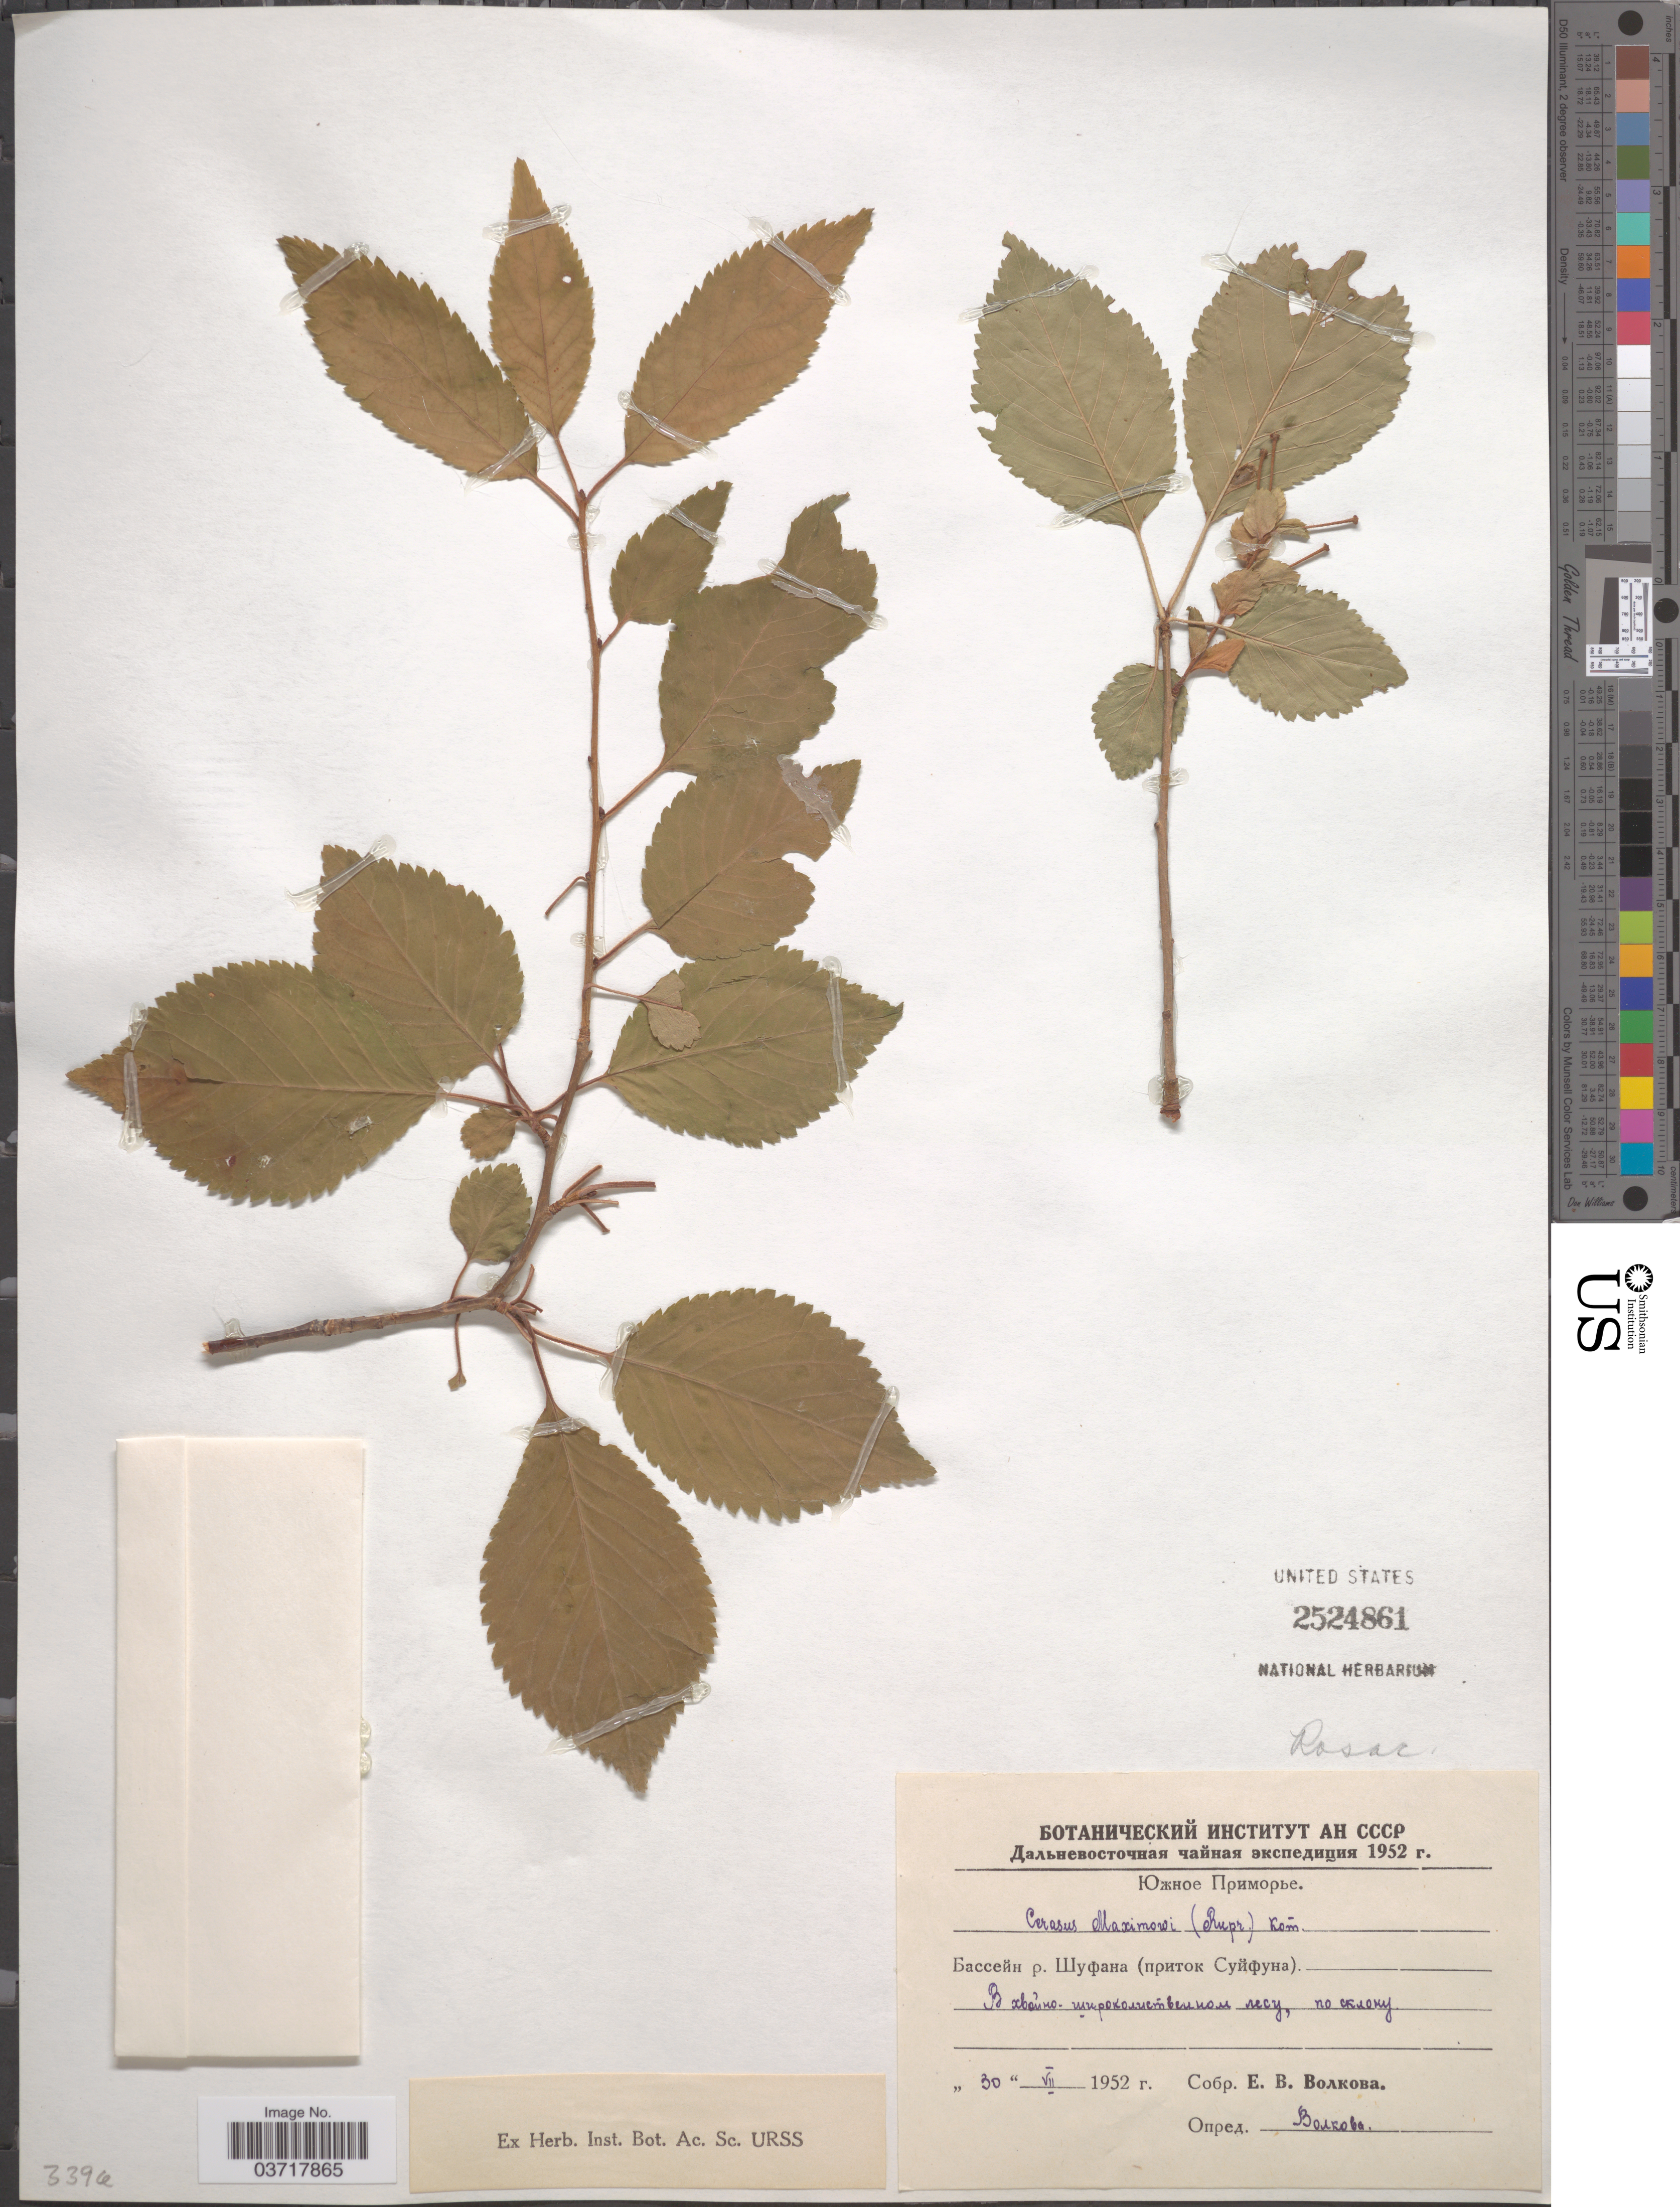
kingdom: Plantae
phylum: Tracheophyta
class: Magnoliopsida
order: Rosales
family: Rosaceae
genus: Prunus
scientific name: Prunus maximowiczii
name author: Rupr.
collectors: X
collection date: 1952-07-30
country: Russian Federation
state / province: Primorsky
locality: Basin of River Shufan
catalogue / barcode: US 2524861